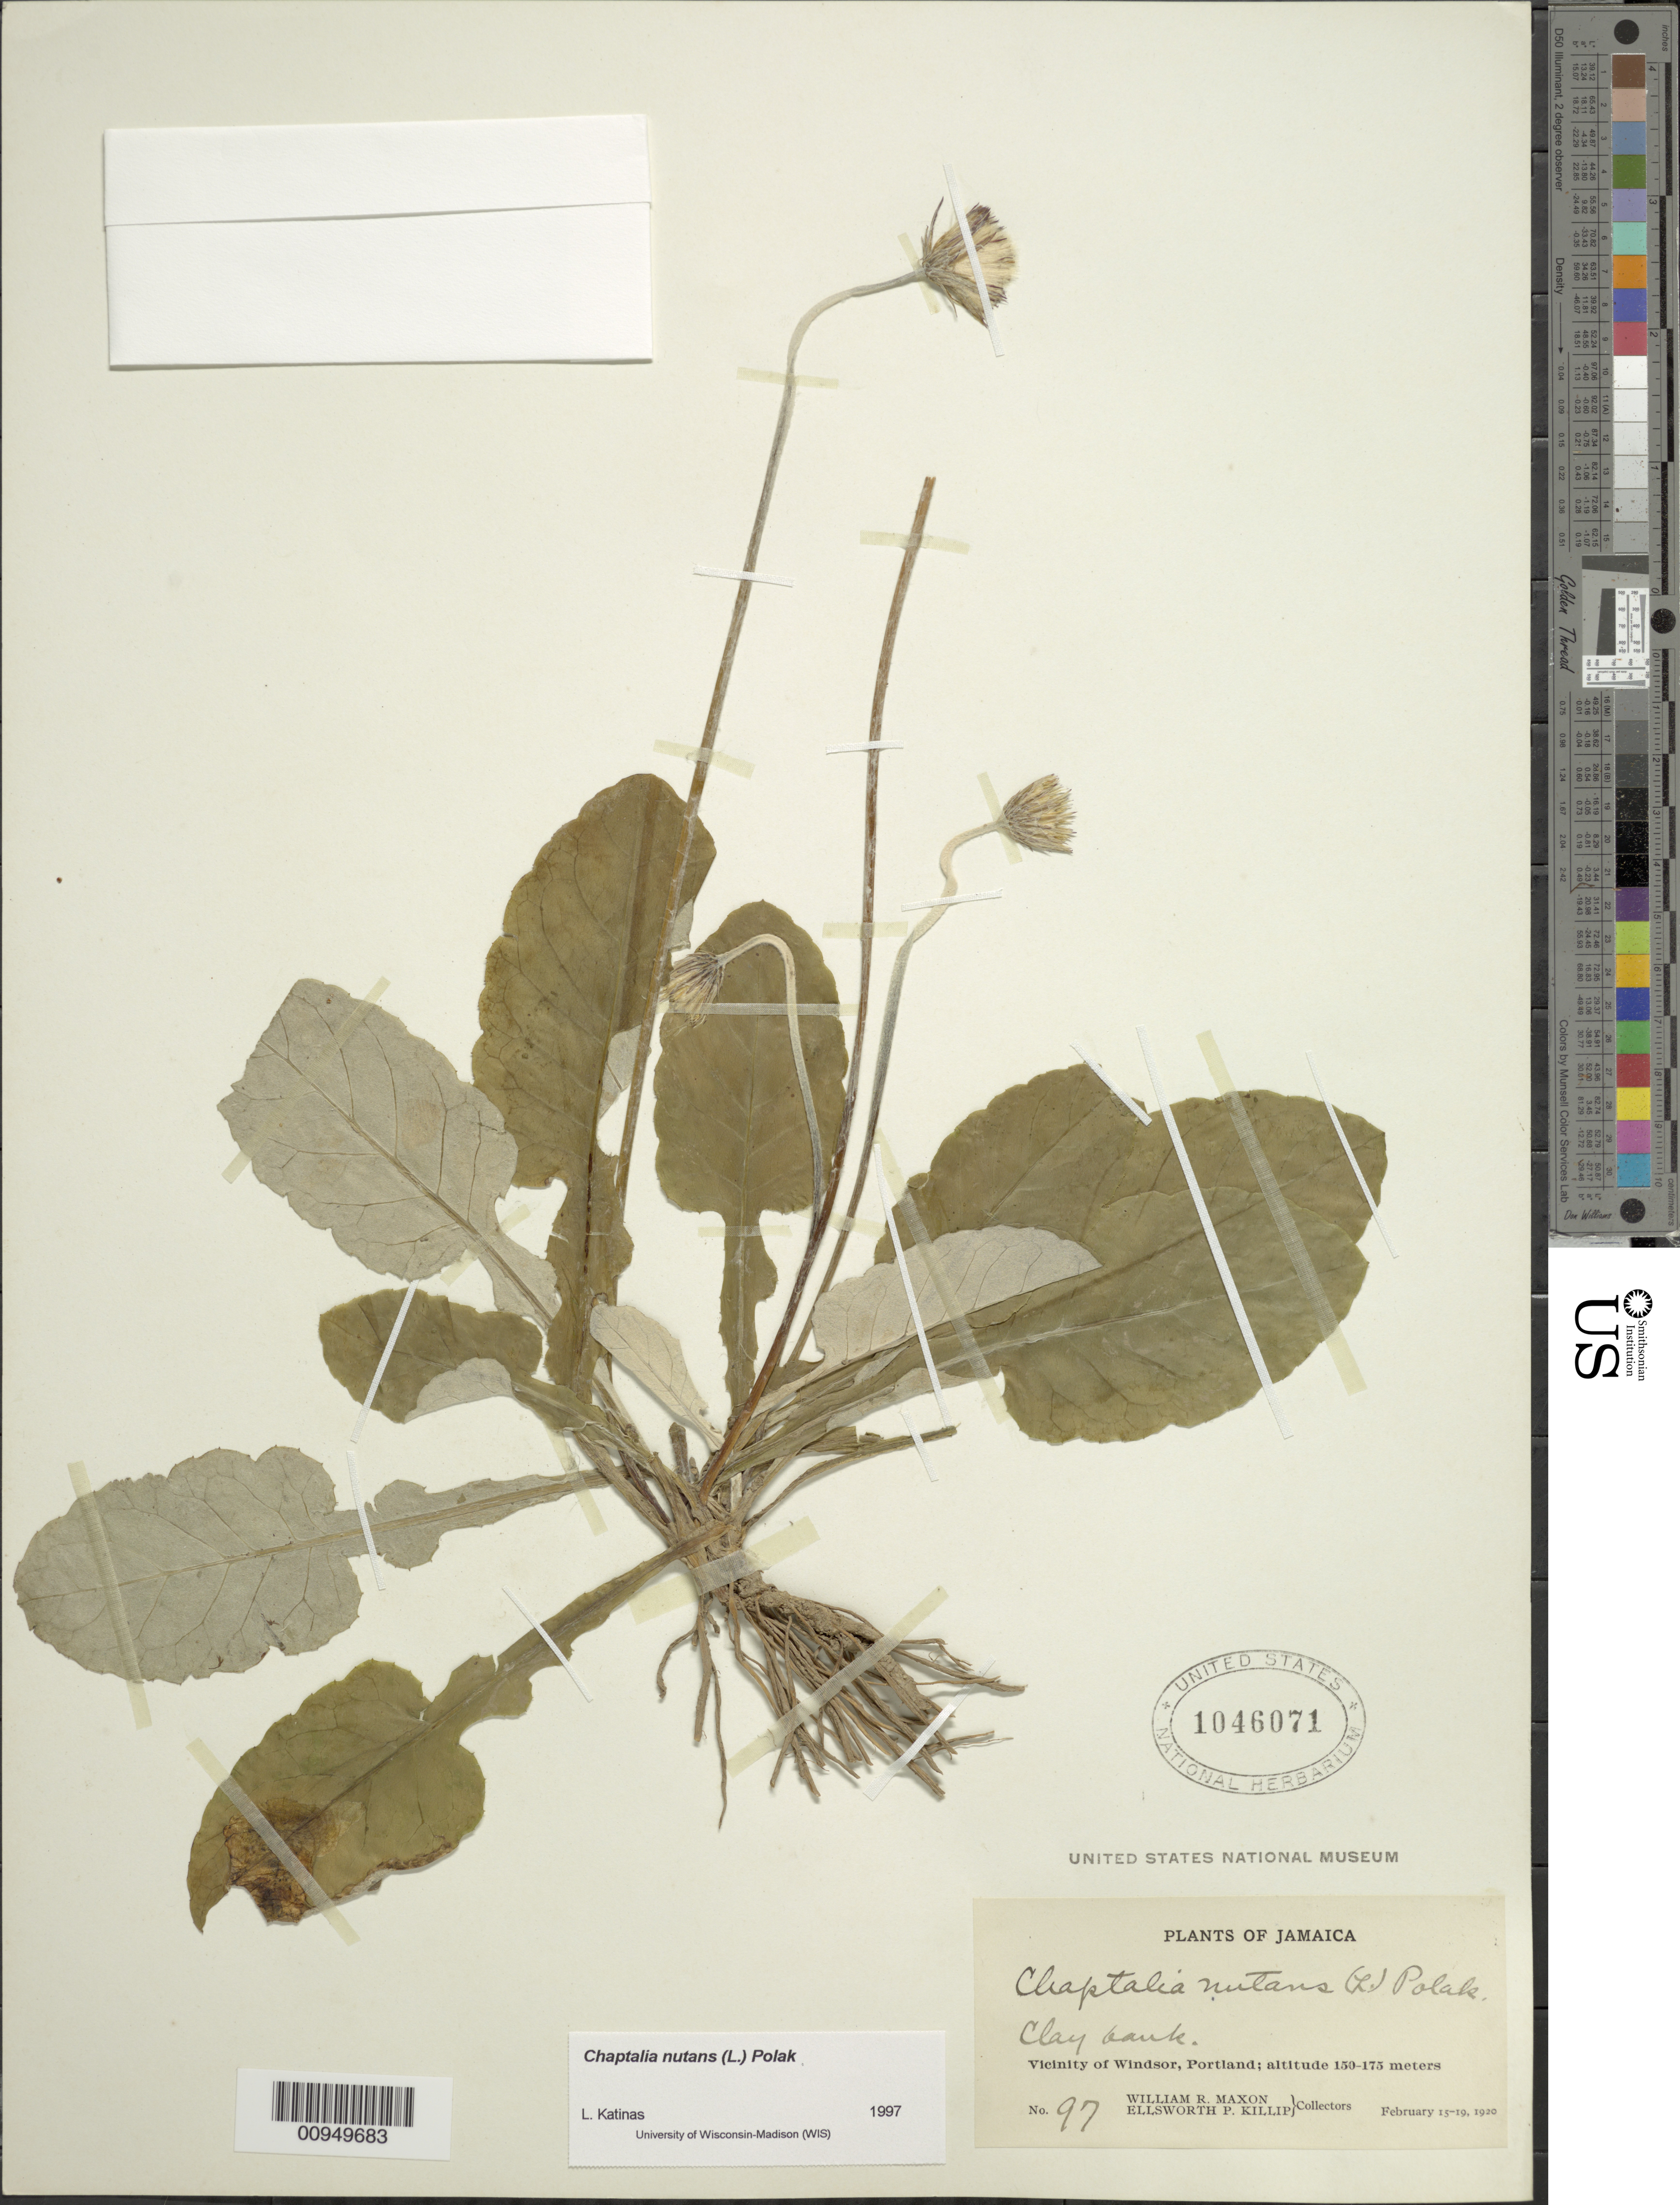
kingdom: Plantae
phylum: Tracheophyta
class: Magnoliopsida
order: Asterales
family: Asteraceae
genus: Chaptalia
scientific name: Chaptalia nutans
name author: (L.) Pol.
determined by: Katinas, L.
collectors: W. R. Maxon & E. P. Killip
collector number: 97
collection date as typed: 15 Feb 1920 to 19 Feb 1920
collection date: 1920-02-15/1920-02-19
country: Jamaica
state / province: Portland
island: Jamaica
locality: Vicinity of Windsor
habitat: Clay bank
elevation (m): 150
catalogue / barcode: US 1046071